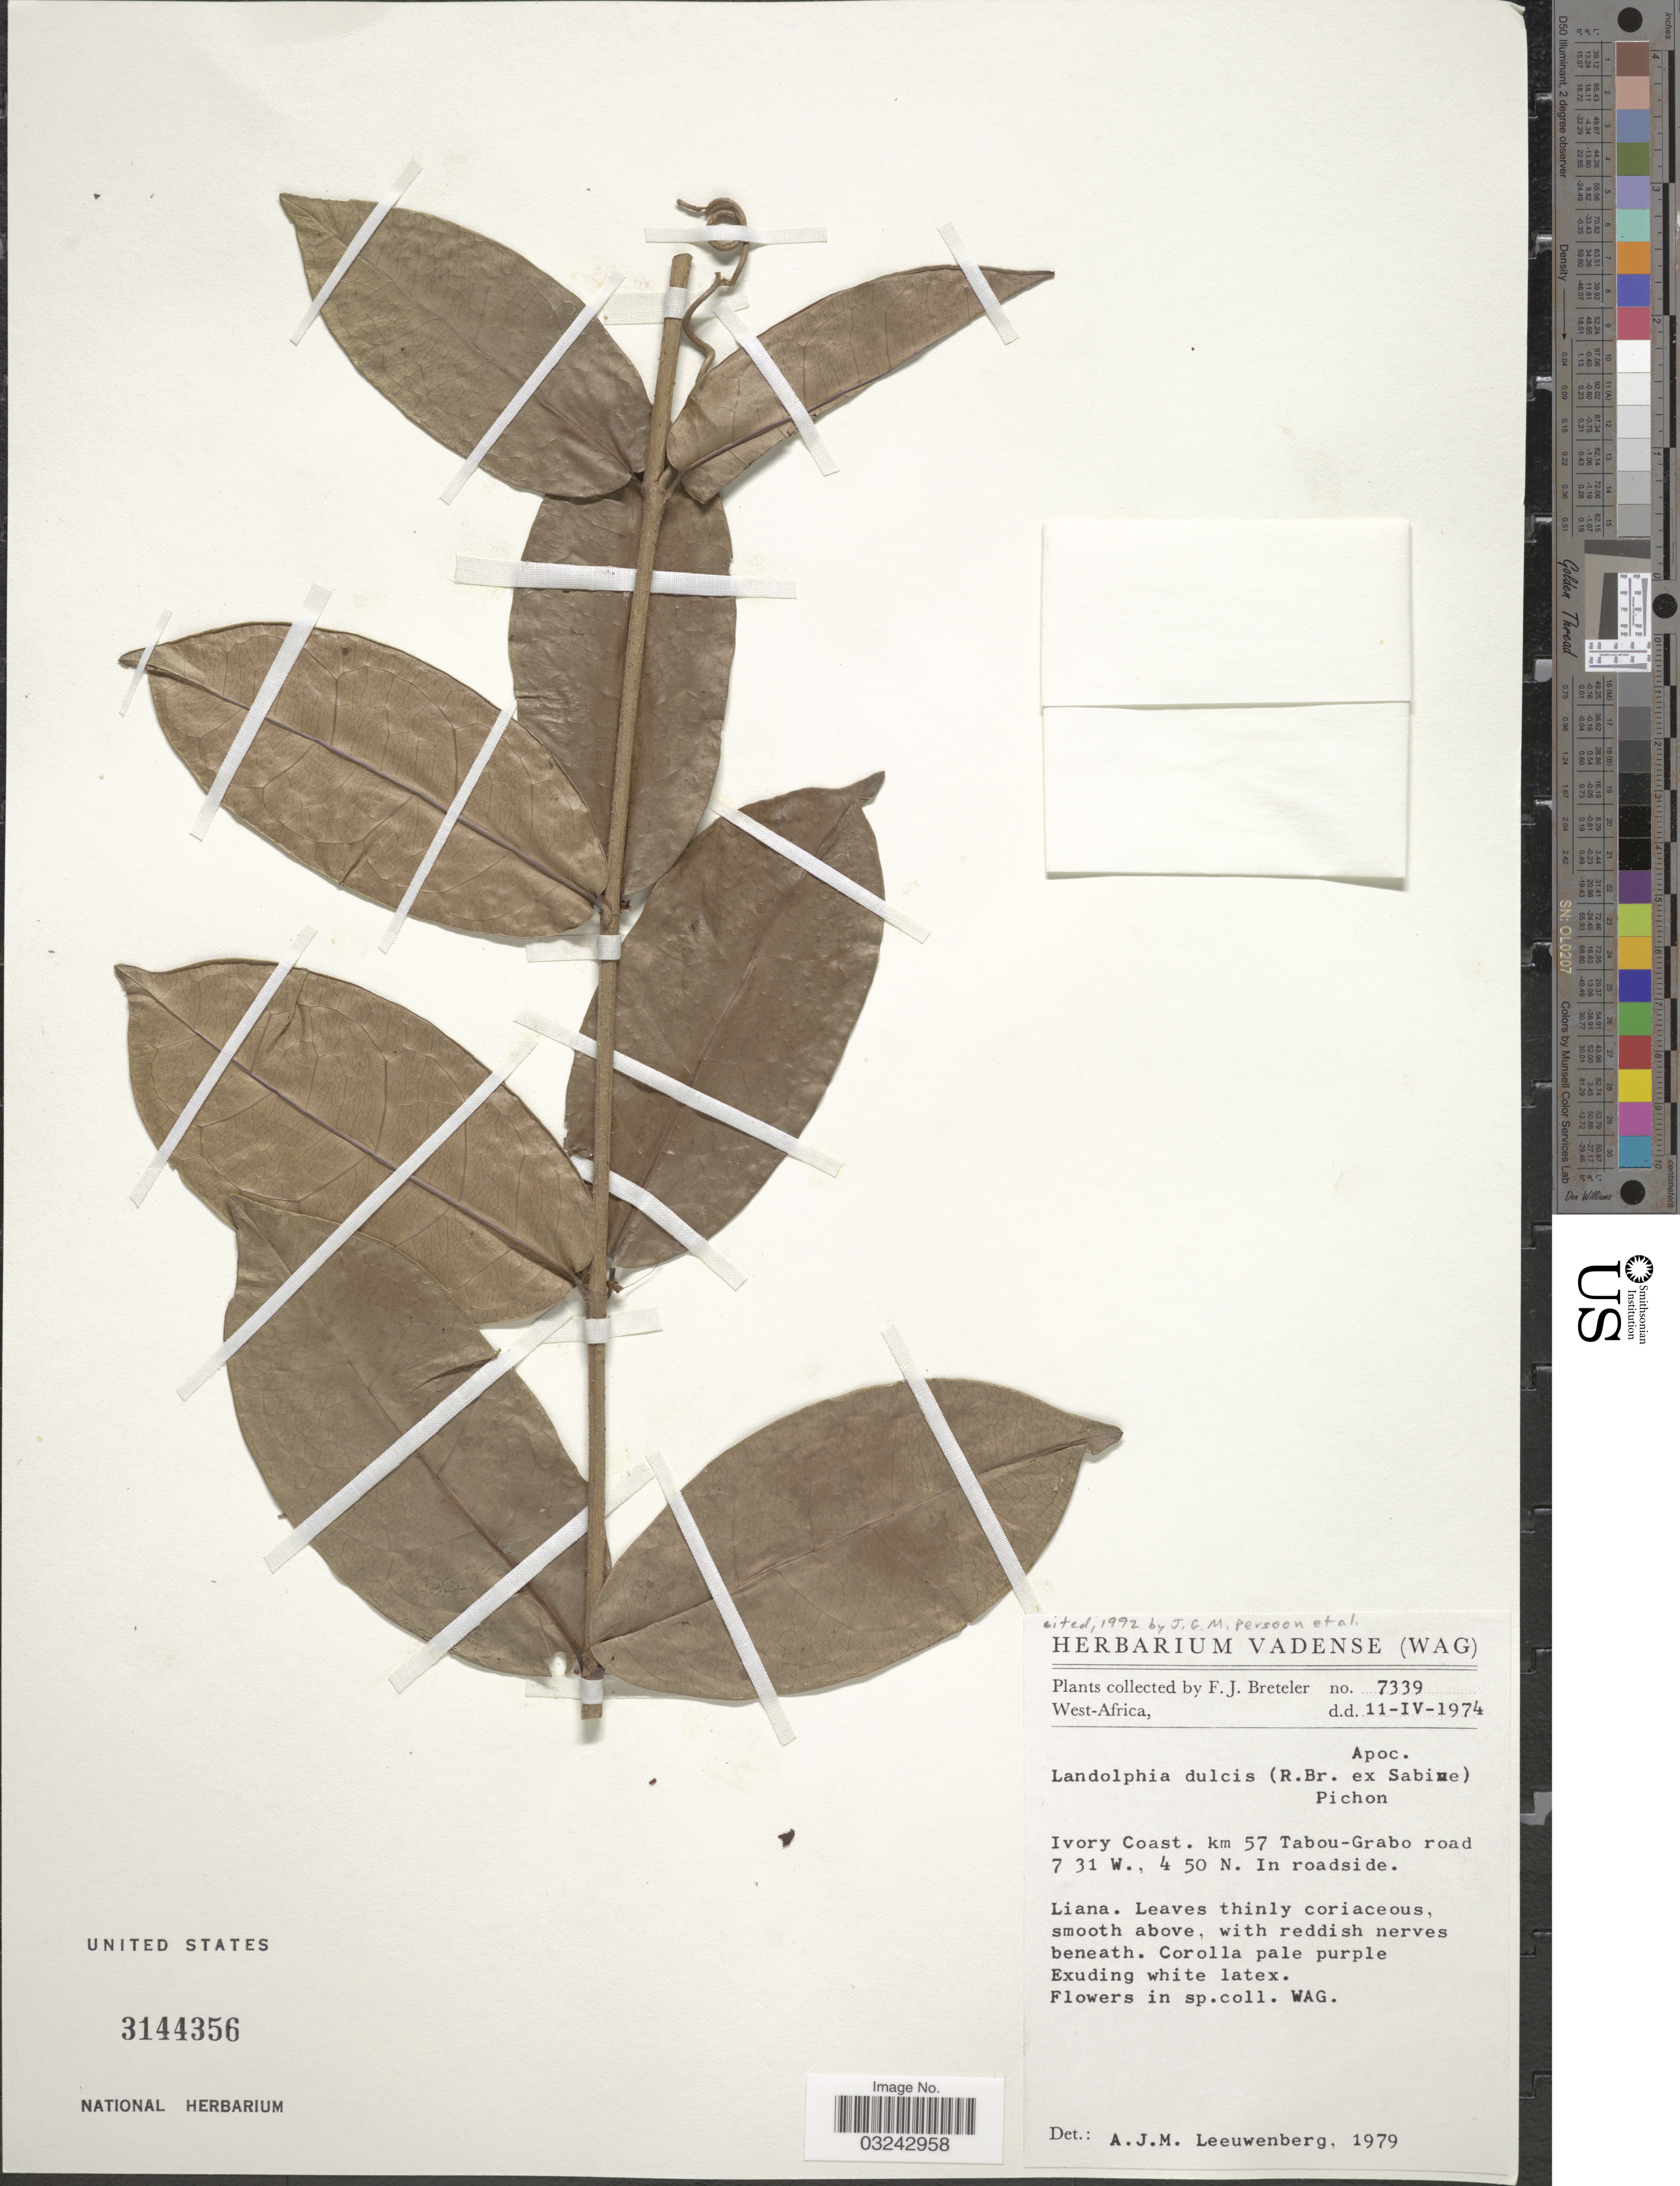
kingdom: Plantae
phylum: Tracheophyta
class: Magnoliopsida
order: Gentianales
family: Apocynaceae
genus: Landolphia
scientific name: Landolphia dulcis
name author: (Sabine ex G. Don) Pichon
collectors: F. J. Breteler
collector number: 7339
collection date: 1974-04-11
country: Ivory Coast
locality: West-Africa, km. 57 Tabou-Grabo road.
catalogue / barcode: US 3144356